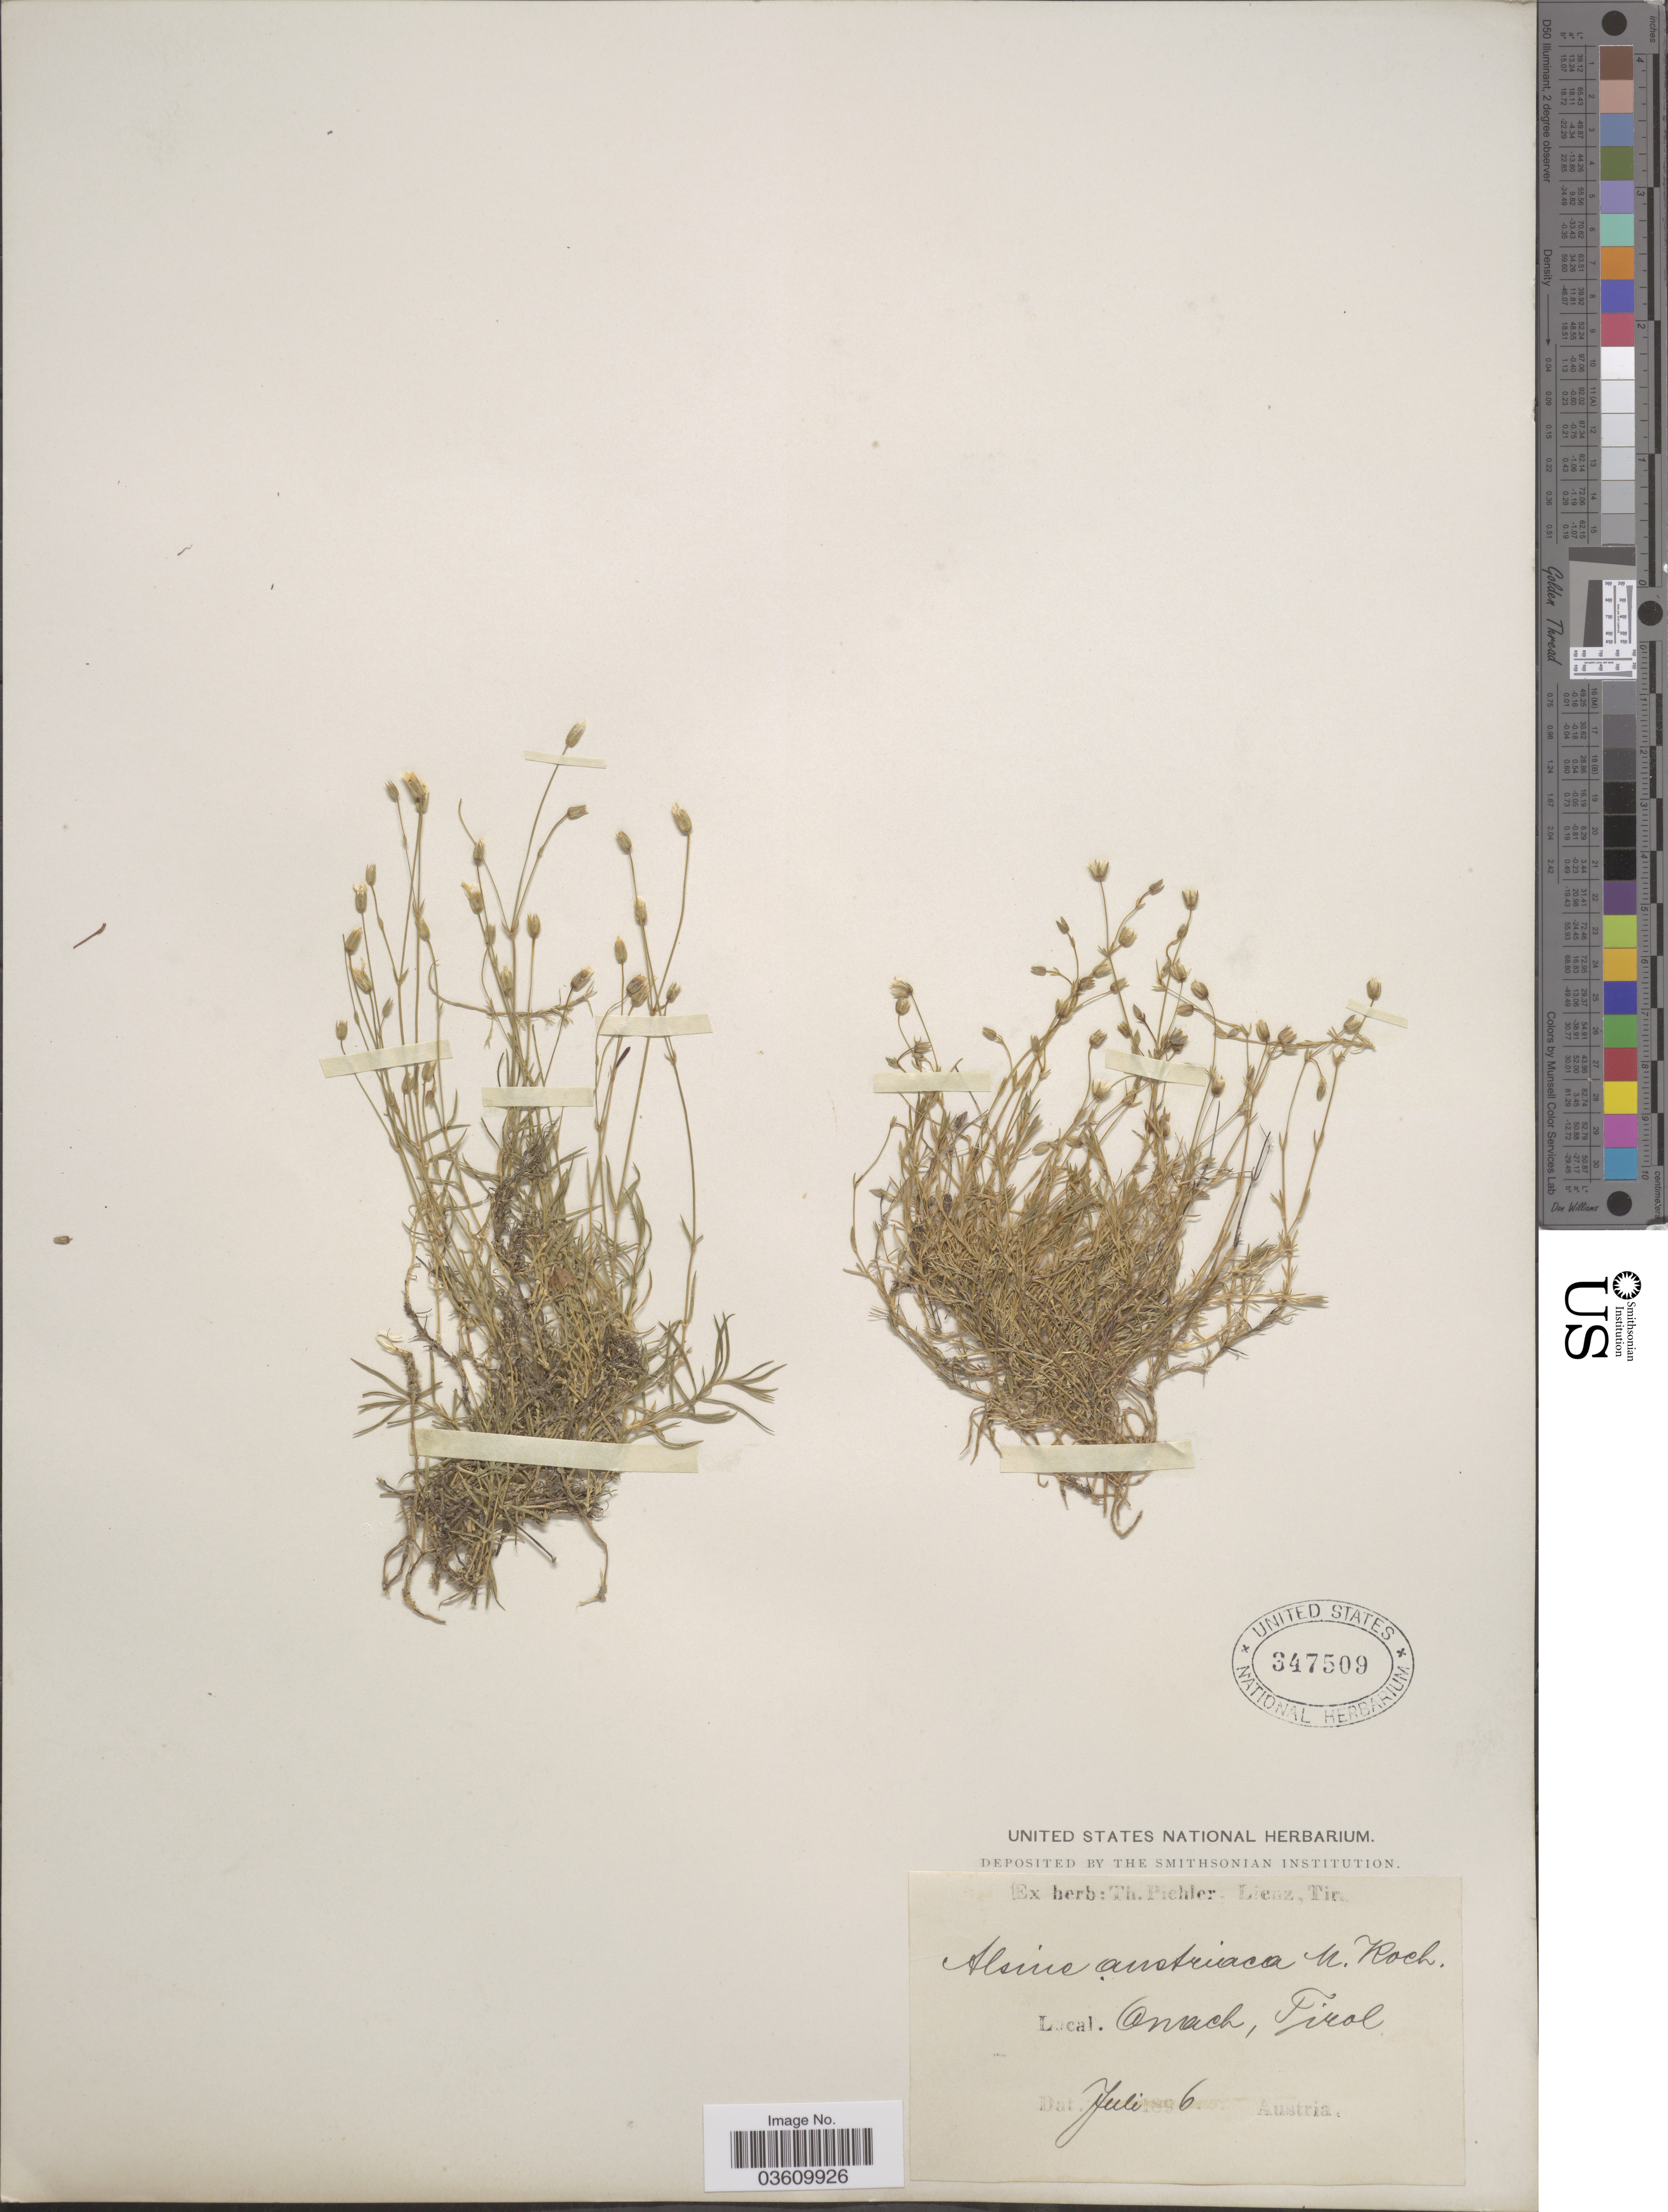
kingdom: Plantae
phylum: Tracheophyta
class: Magnoliopsida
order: Caryophyllales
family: Caryophyllaceae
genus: Sabulina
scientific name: Sabulina austriaca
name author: (Jacq.) Rchb.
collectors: T. Pichler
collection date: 1896-07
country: Italy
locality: Onach, Tirol, Austria. [locality is now in Italy]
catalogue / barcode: US 347509